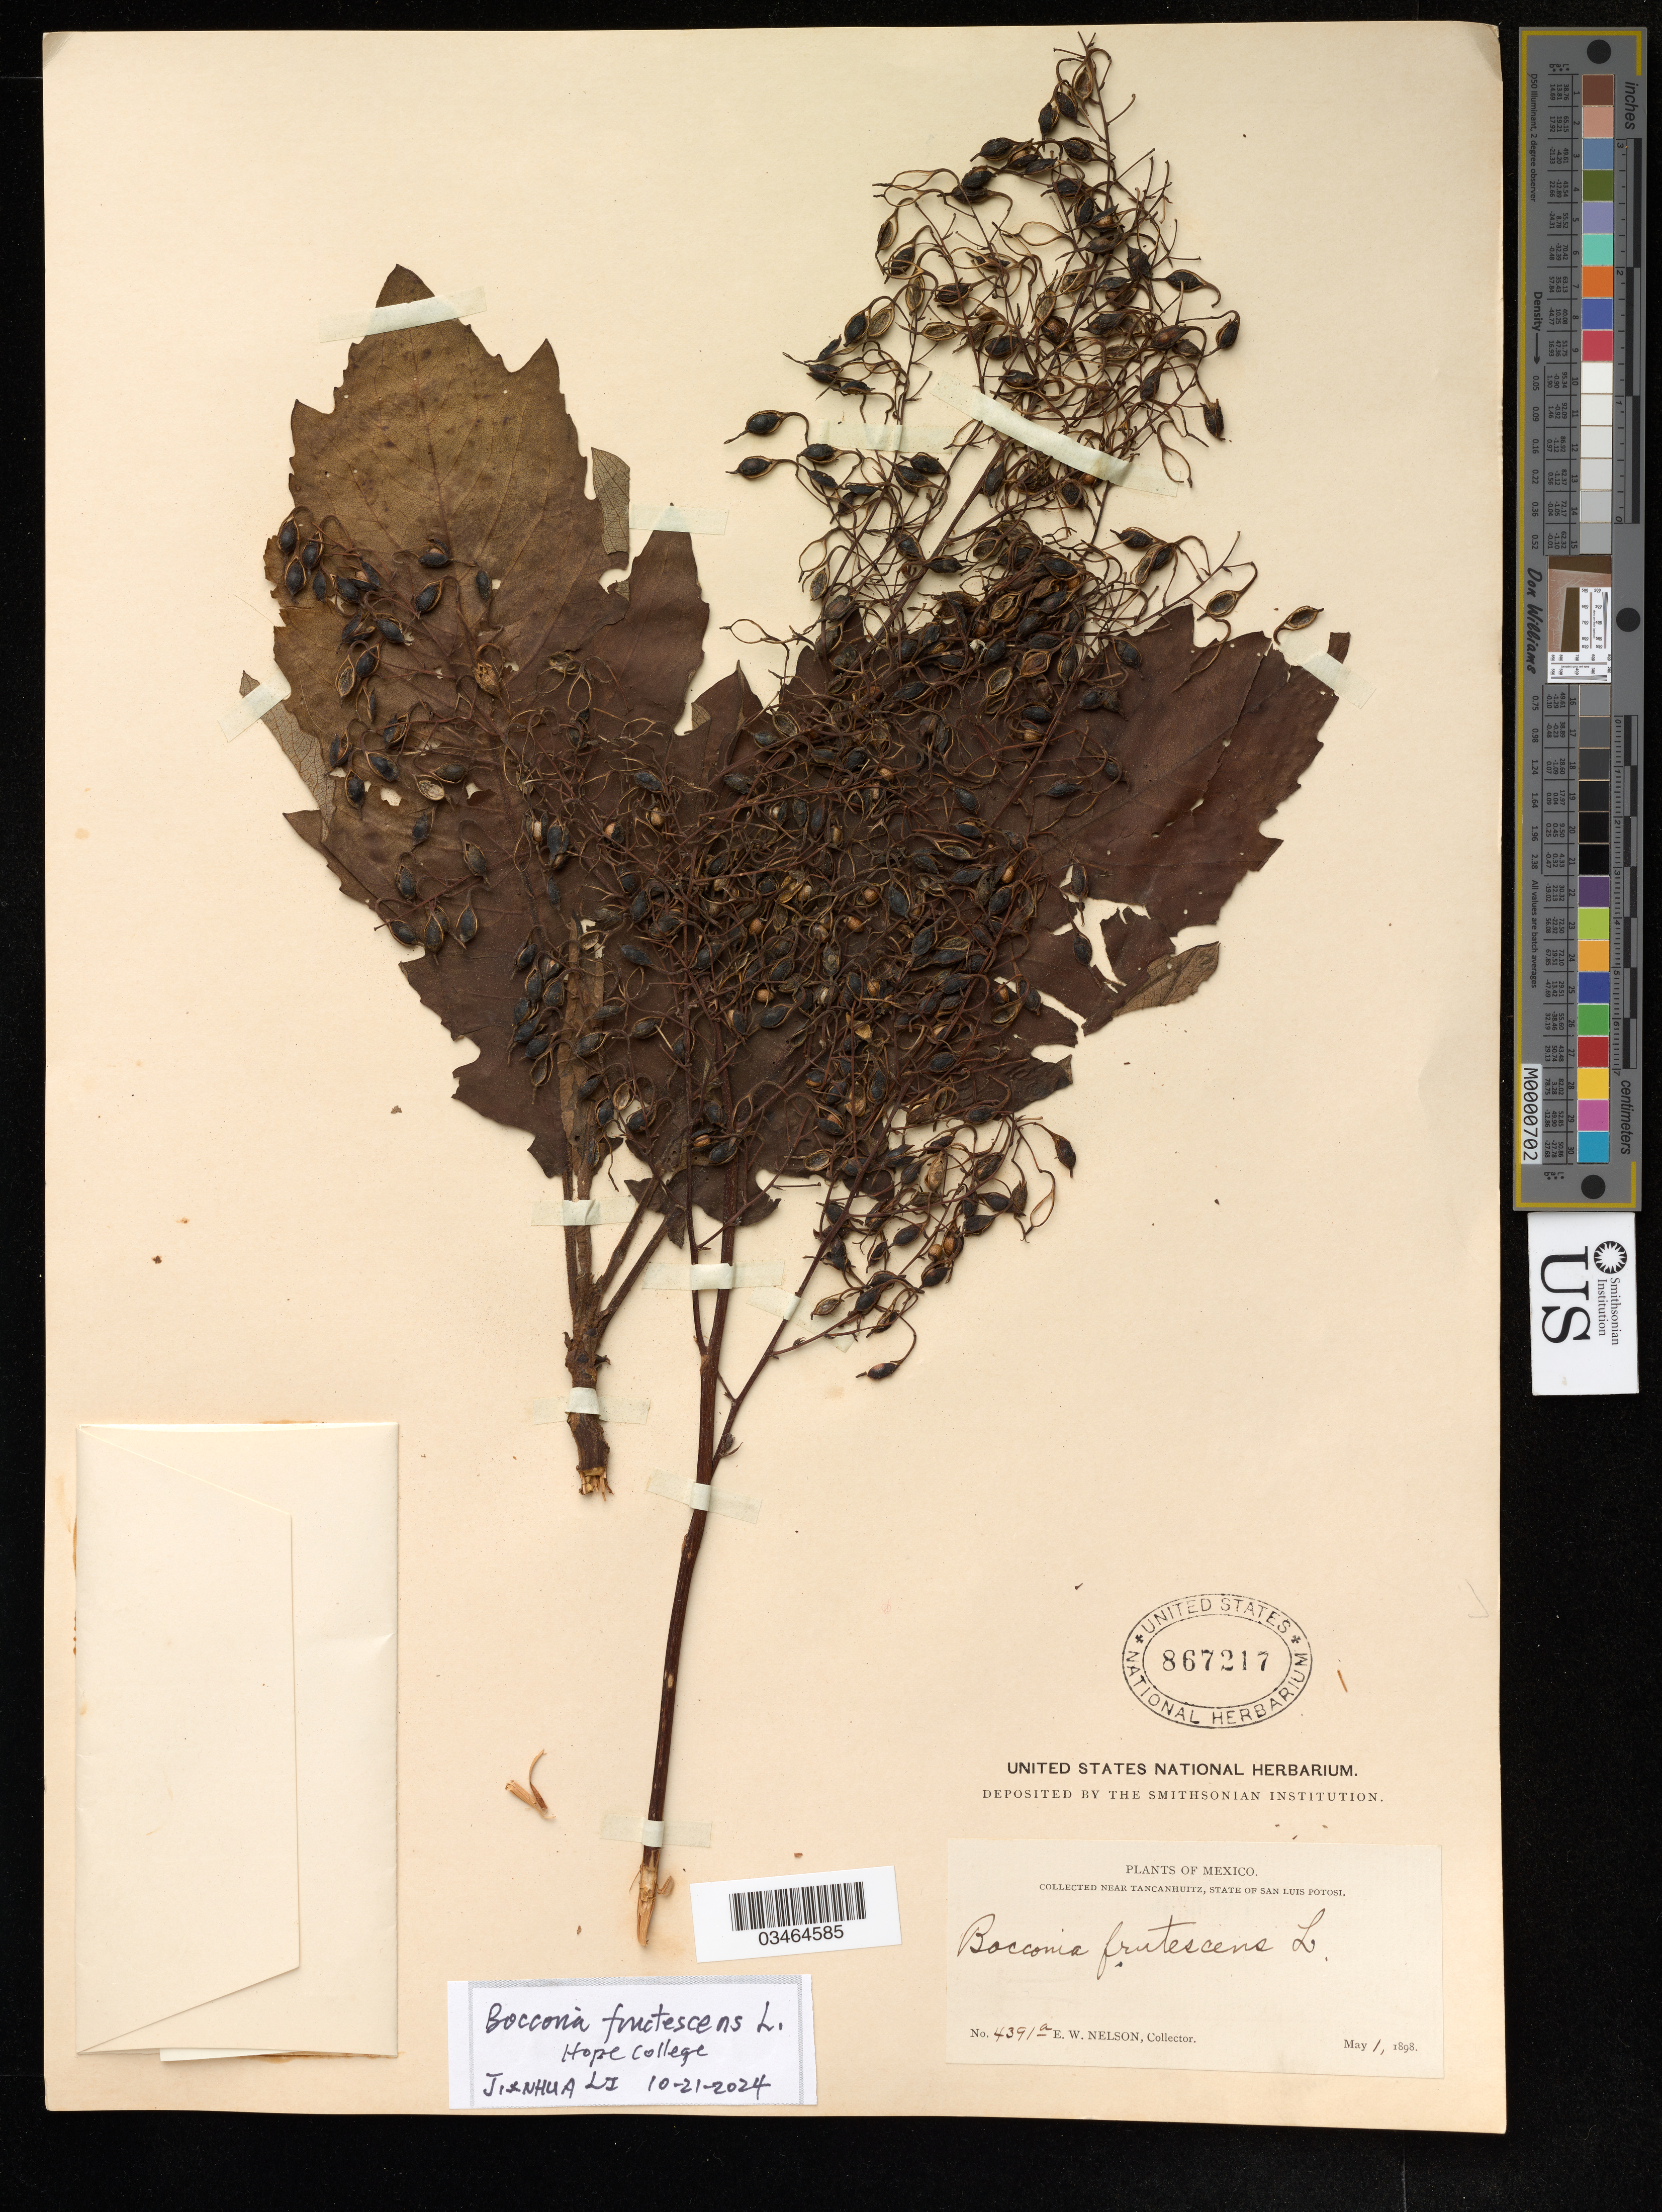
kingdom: Plantae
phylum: Tracheophyta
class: Magnoliopsida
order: Ranunculales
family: Papaveraceae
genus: Bocconia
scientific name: Bocconia frutescens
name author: L.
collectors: E. W. Nelson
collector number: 4391a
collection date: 1898-05-01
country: Mexico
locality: Tancanhuitz, State of San Luis Potosi.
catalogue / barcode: US 867217